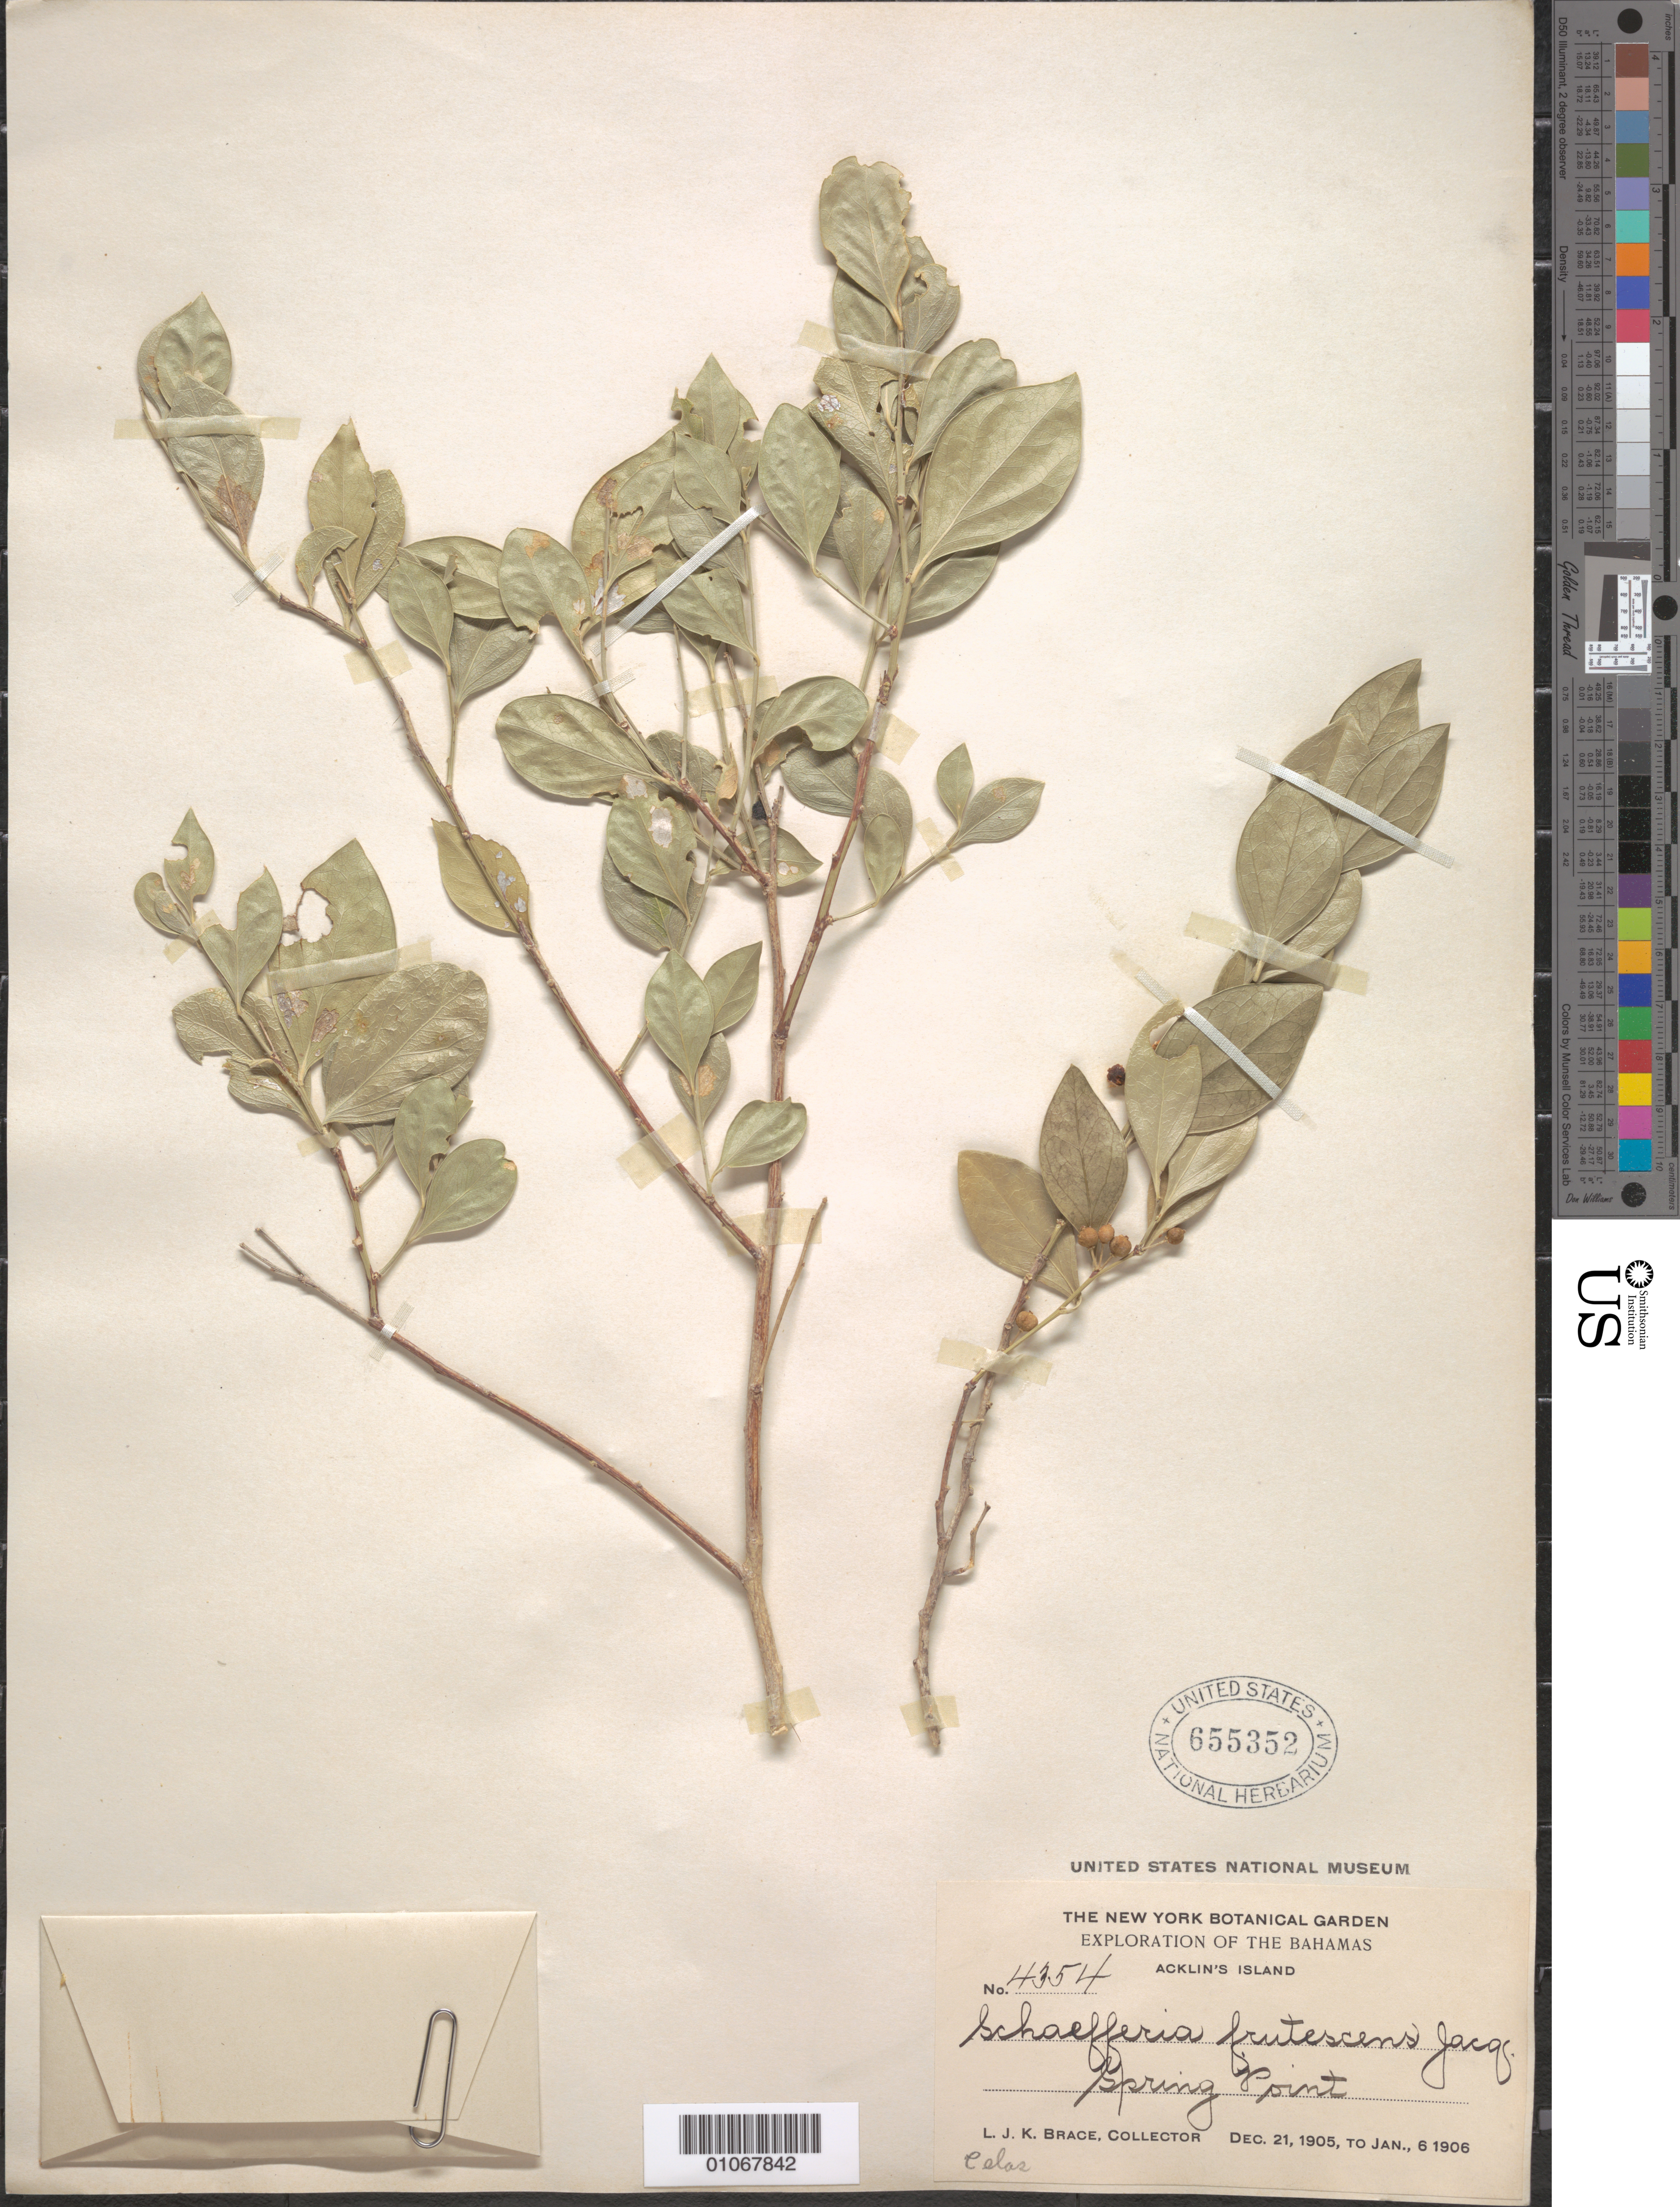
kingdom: Plantae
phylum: Tracheophyta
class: Magnoliopsida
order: Celastrales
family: Celastraceae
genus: Schaefferia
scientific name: Schaefferia frutescens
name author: Jacq.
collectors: L. J. K. Brace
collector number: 4354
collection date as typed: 21 Dec 1905 to 06 Jan 1905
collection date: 1905-01-06/1905-12-21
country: Bahamas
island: Acklin's I.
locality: Spring Point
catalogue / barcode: US 655352